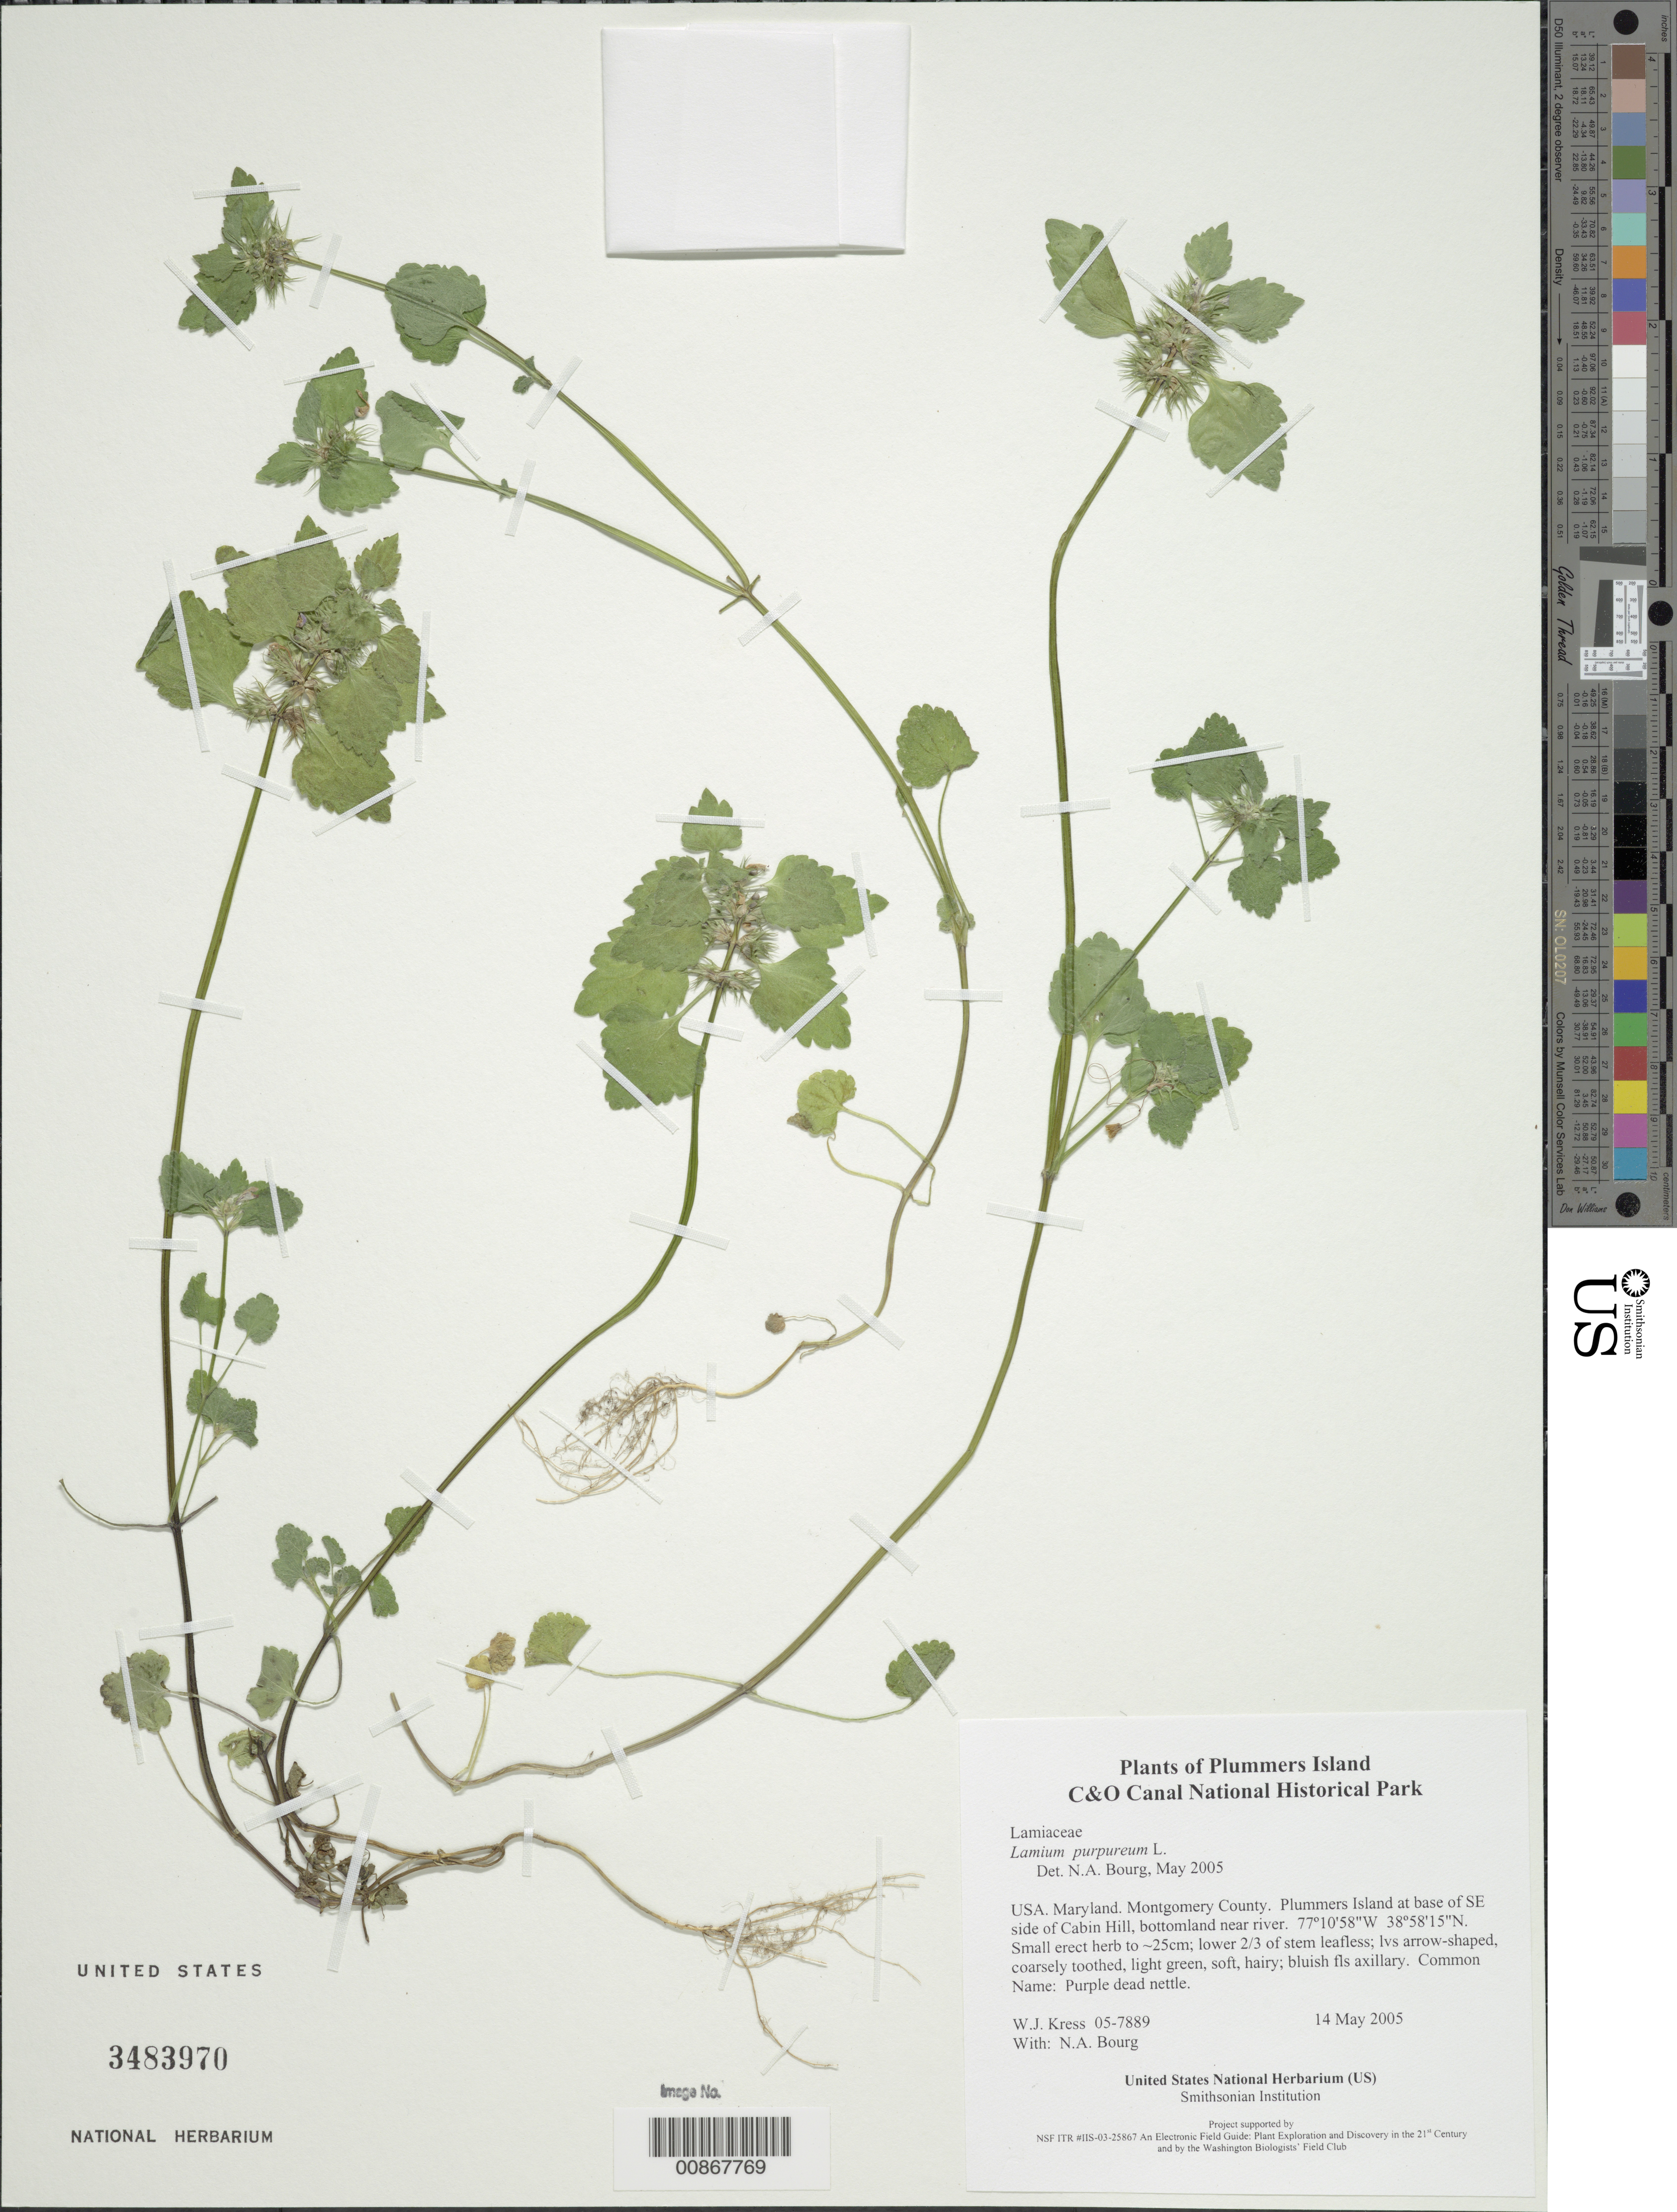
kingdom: Plantae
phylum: Tracheophyta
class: Magnoliopsida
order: Lamiales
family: Lamiaceae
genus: Lamium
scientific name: Lamium purpureum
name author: L.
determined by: Bourg, N. A.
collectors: W. J. Kress & N. A. Bourg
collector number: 05-7889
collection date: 2005-05-14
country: United States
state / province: Maryland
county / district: Montgomery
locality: Chesapeake and Ohio Canal National Historical Park, Plummers Island at base of SE side of Cabin Hill, bottomland near river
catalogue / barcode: US 3483970